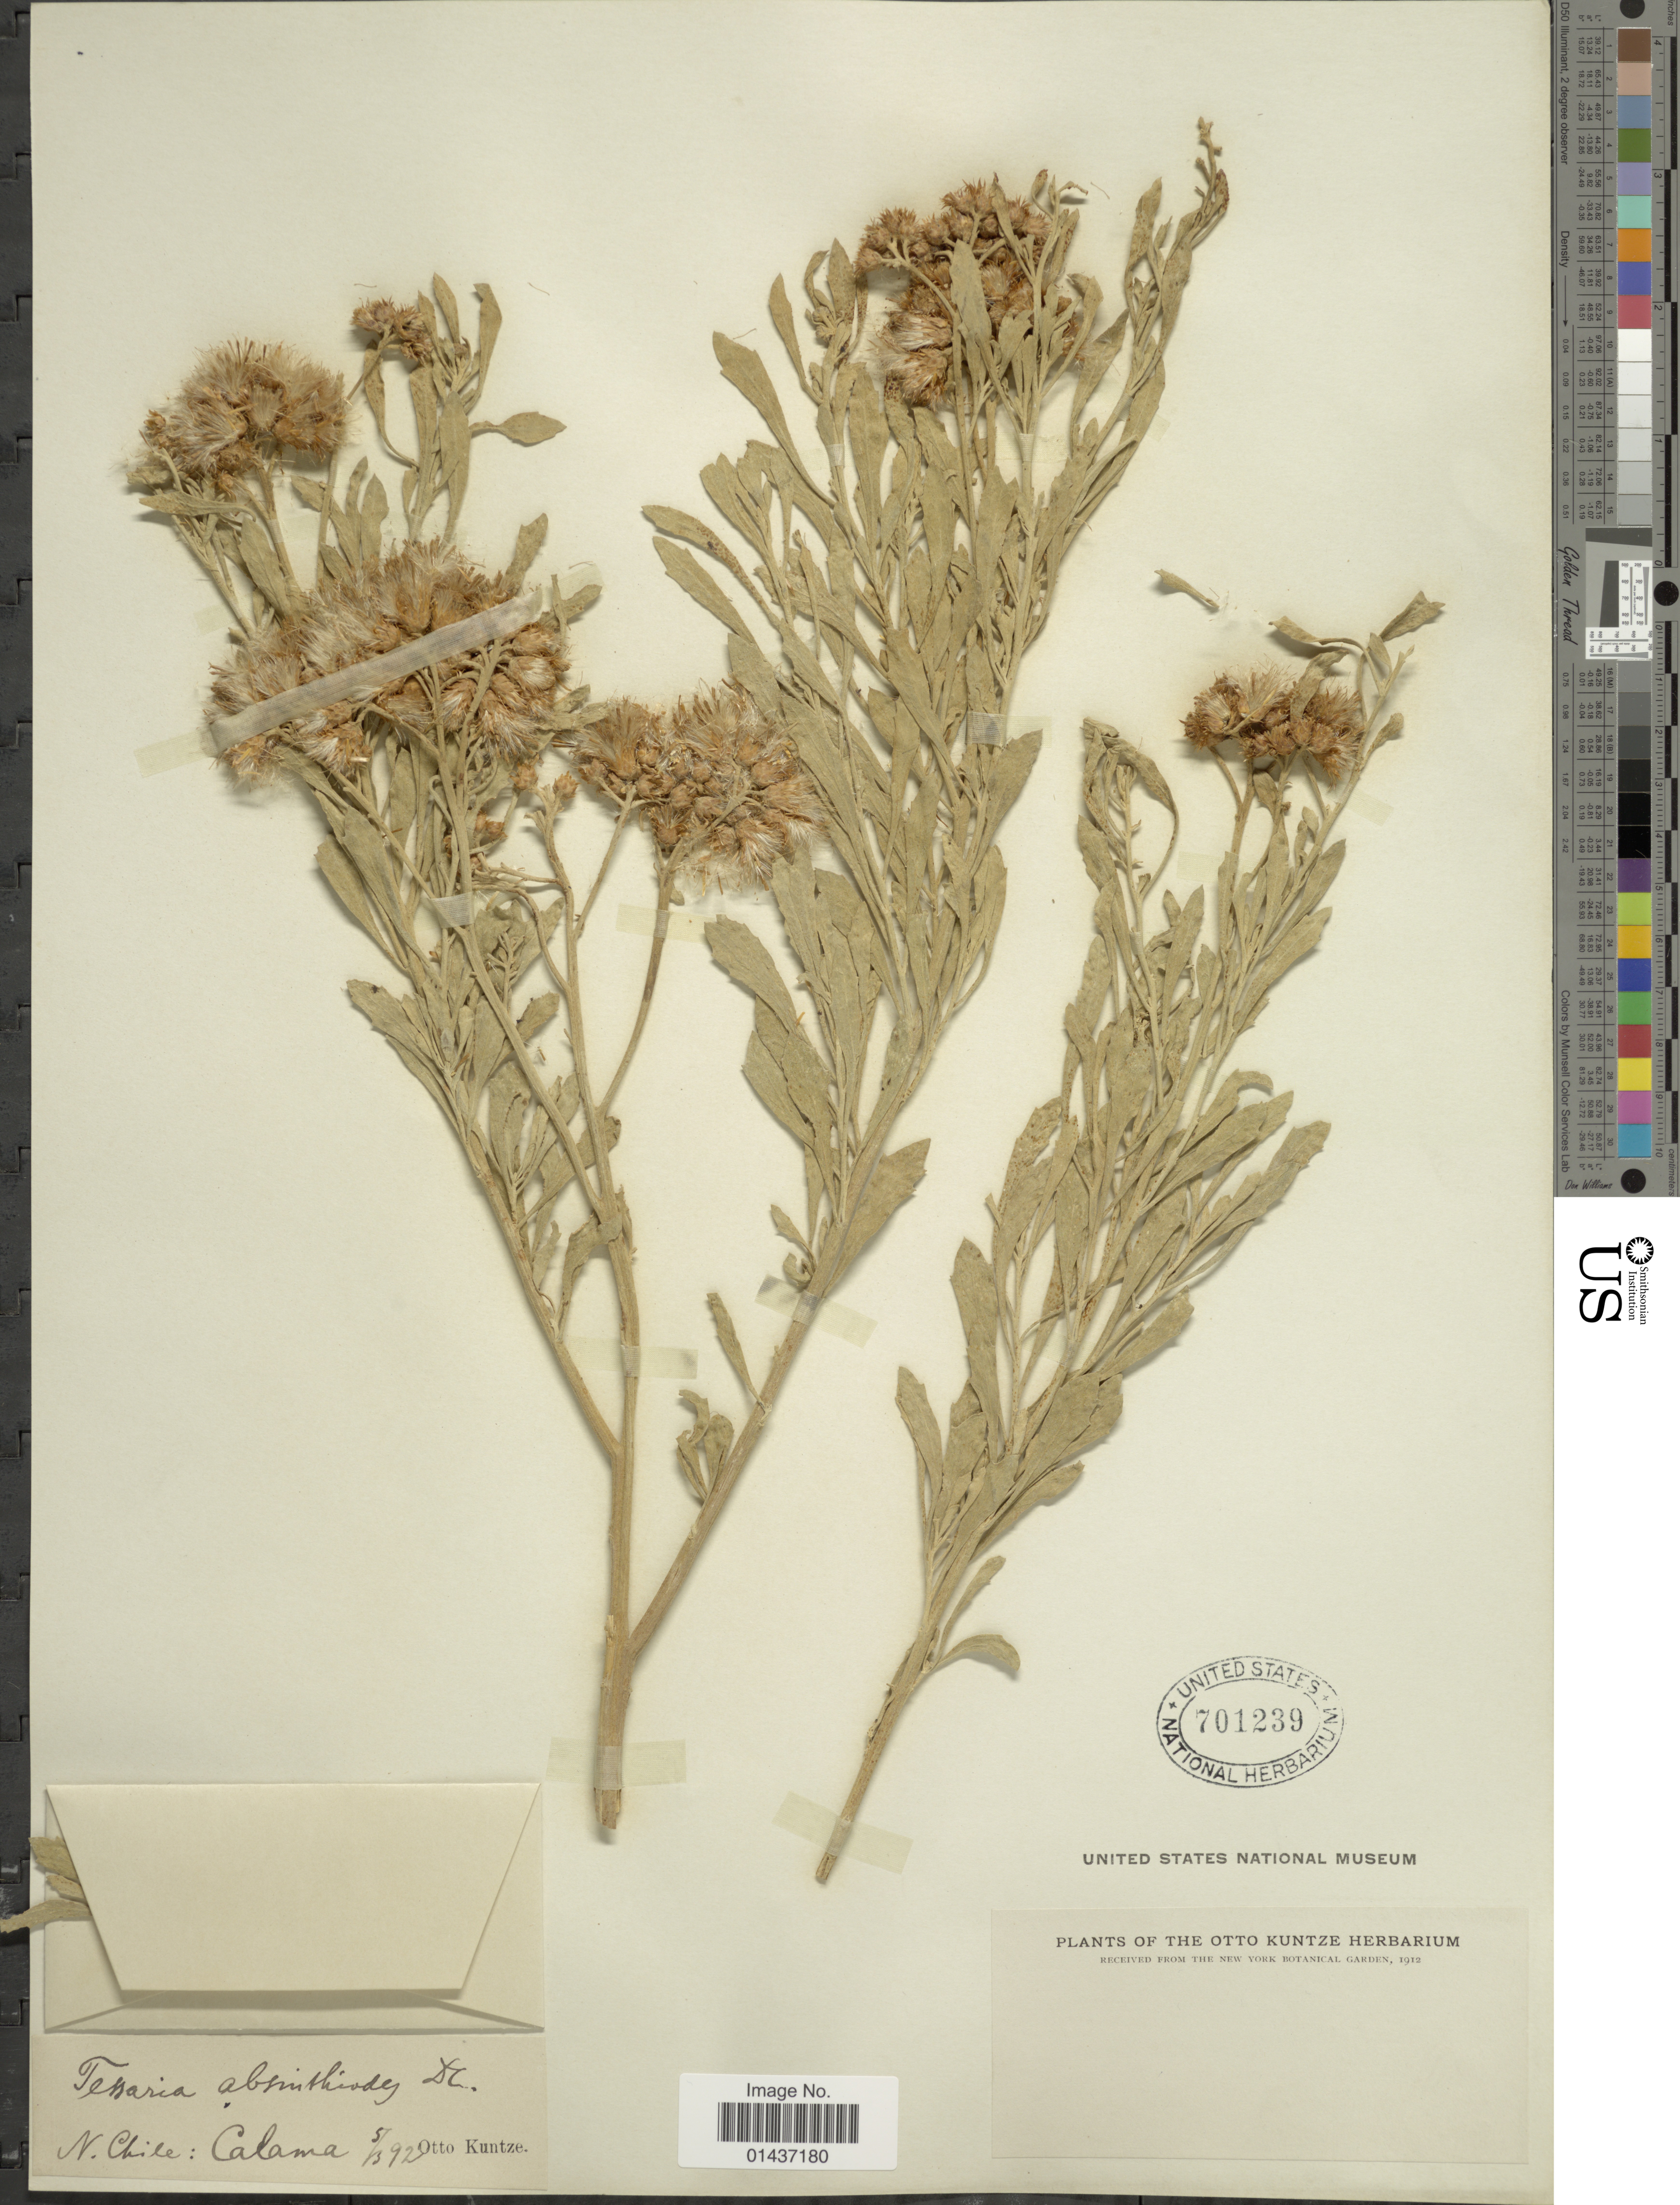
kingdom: Plantae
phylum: Tracheophyta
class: Magnoliopsida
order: Asterales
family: Asteraceae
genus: Tessaria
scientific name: Tessaria absinthioides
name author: (Hook. & Arn.) DC.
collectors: C.E.O. Kuntze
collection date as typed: Transcribed d/m/y: 5/3/92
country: Chile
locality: N. Chile: Calama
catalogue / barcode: US 701239